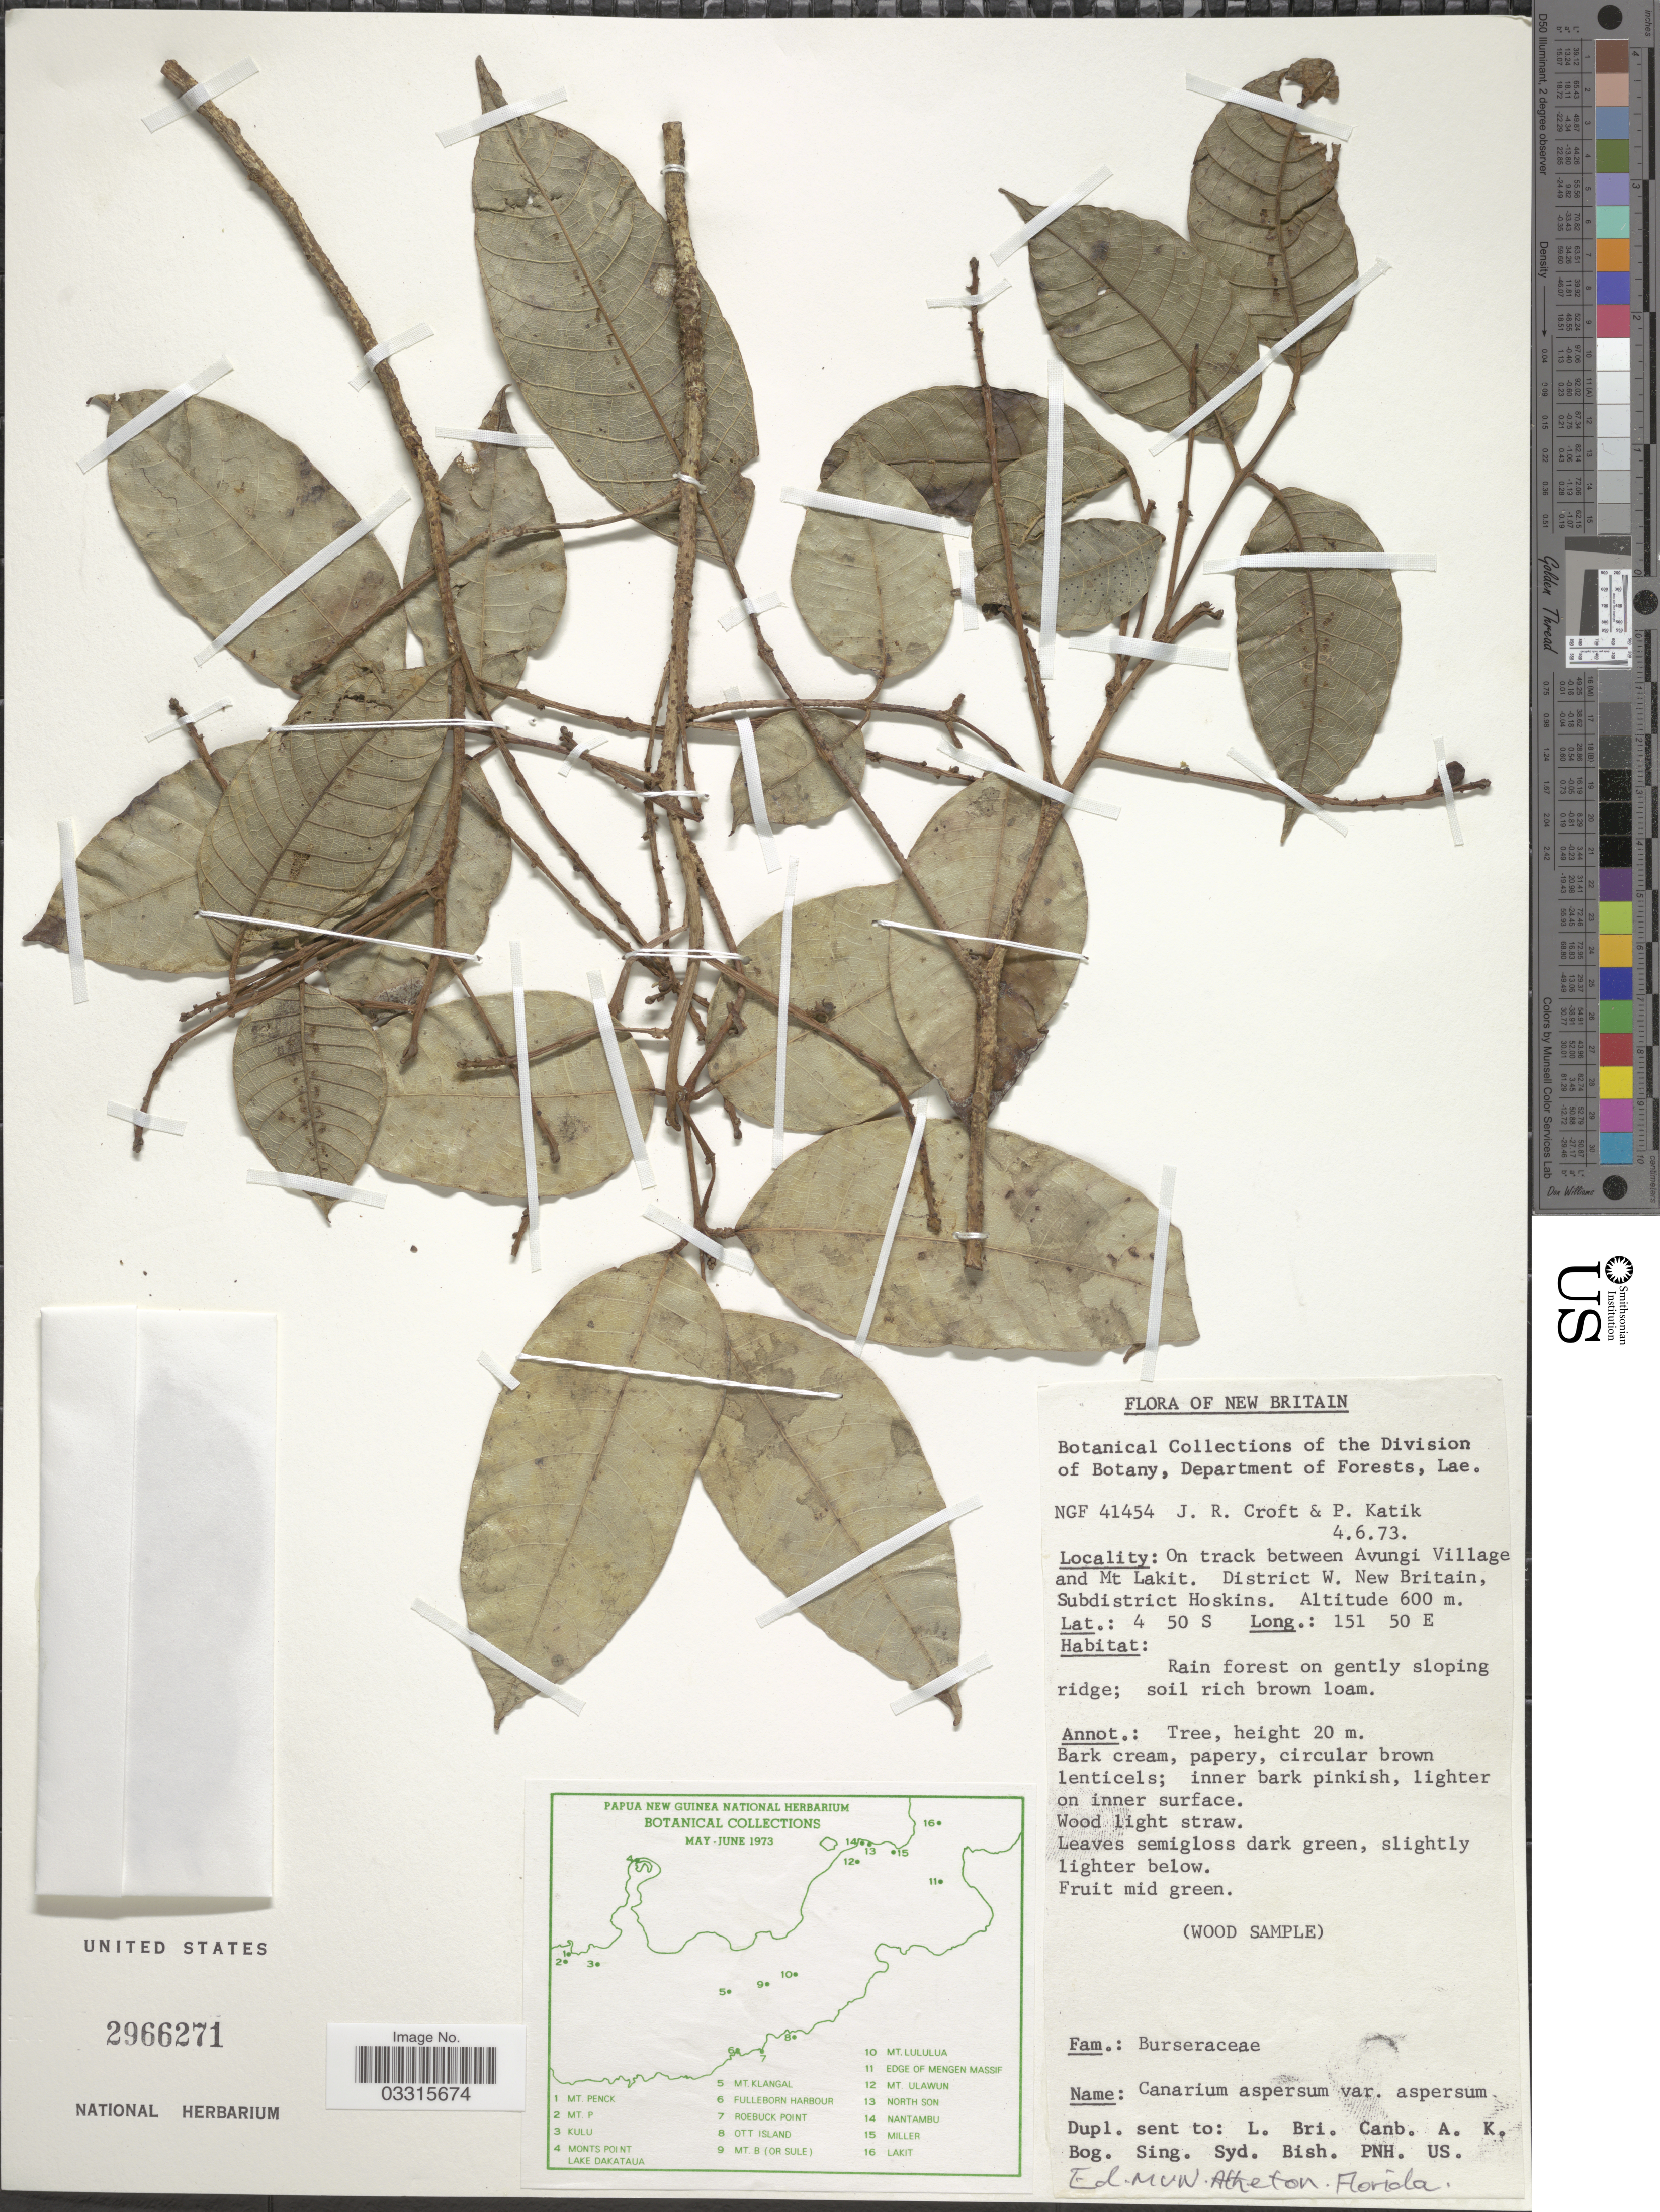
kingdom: Plantae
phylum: Tracheophyta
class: Magnoliopsida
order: Sapindales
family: Burseraceae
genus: Canarium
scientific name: Canarium asperum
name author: Benth.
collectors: J. R. Croft & P. Katik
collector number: NGF 41454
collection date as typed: Transcribed d/m/y: 4/6/73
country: Papua New Guinea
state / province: West New Britain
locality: New Britain. On track between Avungi Village and Mt Lakit. Subdistrict Hoskins.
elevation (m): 600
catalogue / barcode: US 2966271